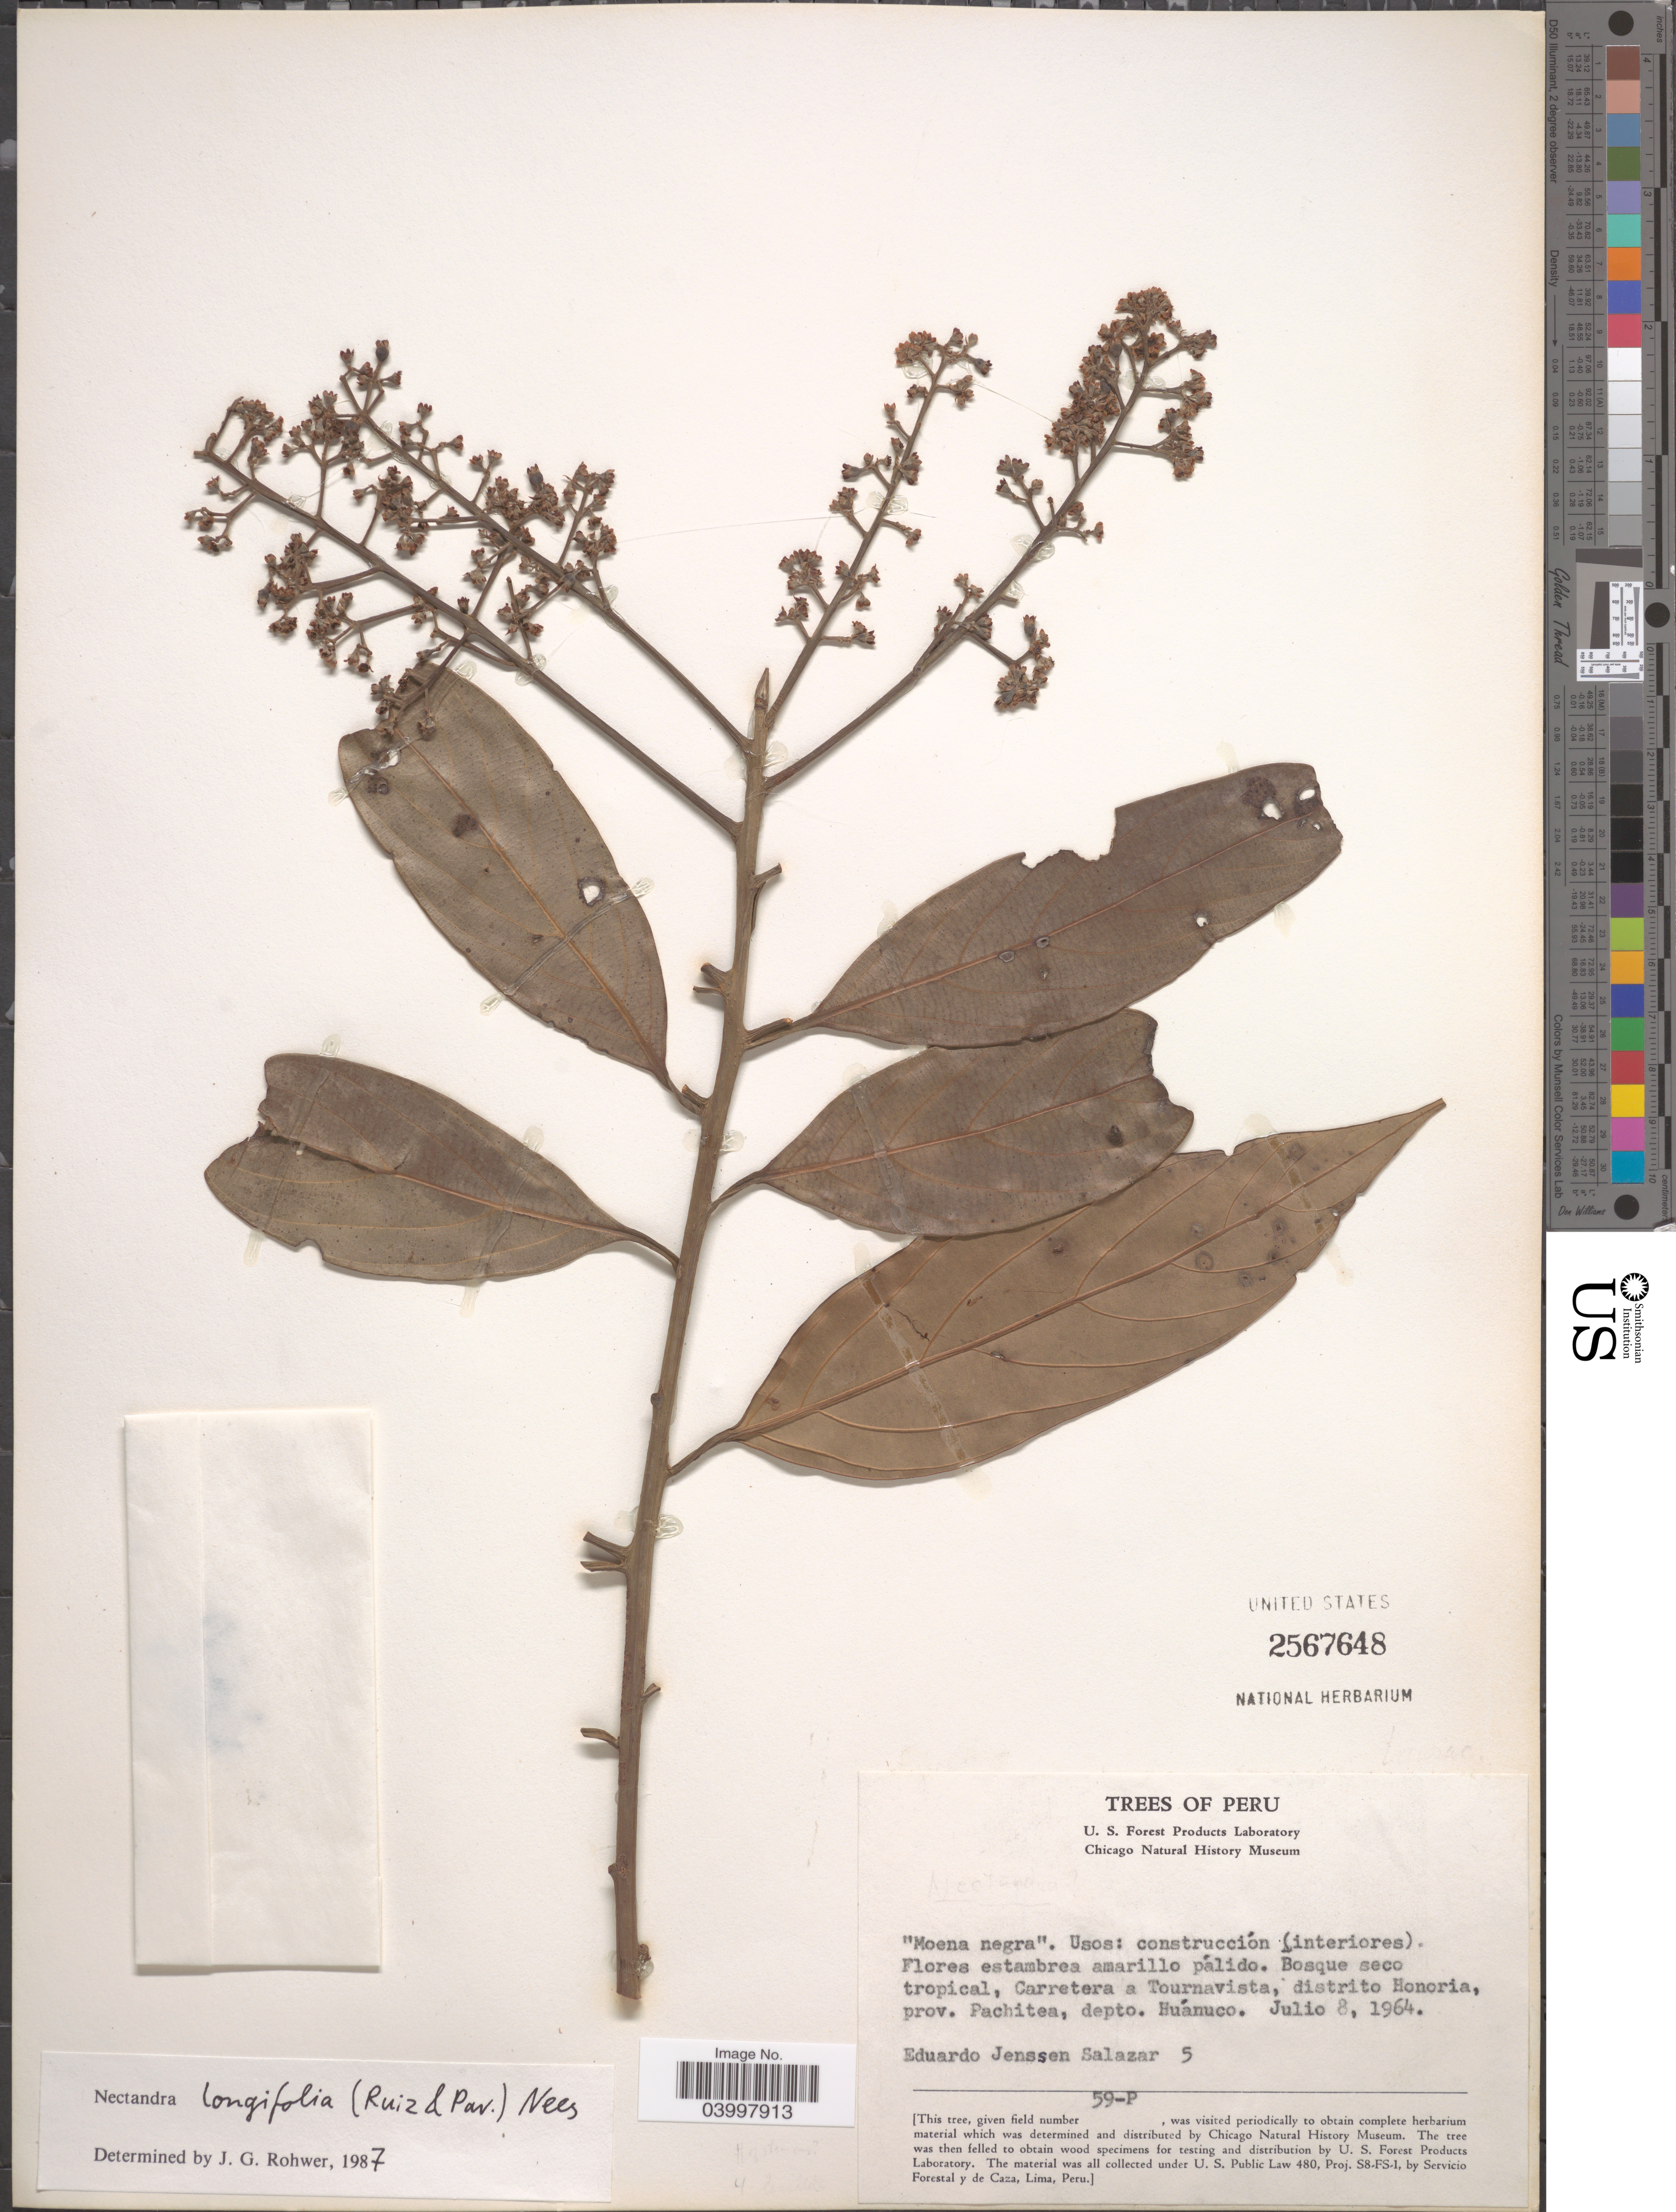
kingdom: Plantae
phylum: Tracheophyta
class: Magnoliopsida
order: Laurales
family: Lauraceae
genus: Nectandra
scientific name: Nectandra longifolia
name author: (Ruiz & Pav.) Nees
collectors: E. Jenssen S.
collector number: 5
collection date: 1964-07-08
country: Peru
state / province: Huánuco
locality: Bosque seco tropical, Carretera a Tournavista, distrito Honoria, prov. Pachitea, depto. Huánuco.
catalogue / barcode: US 2567648